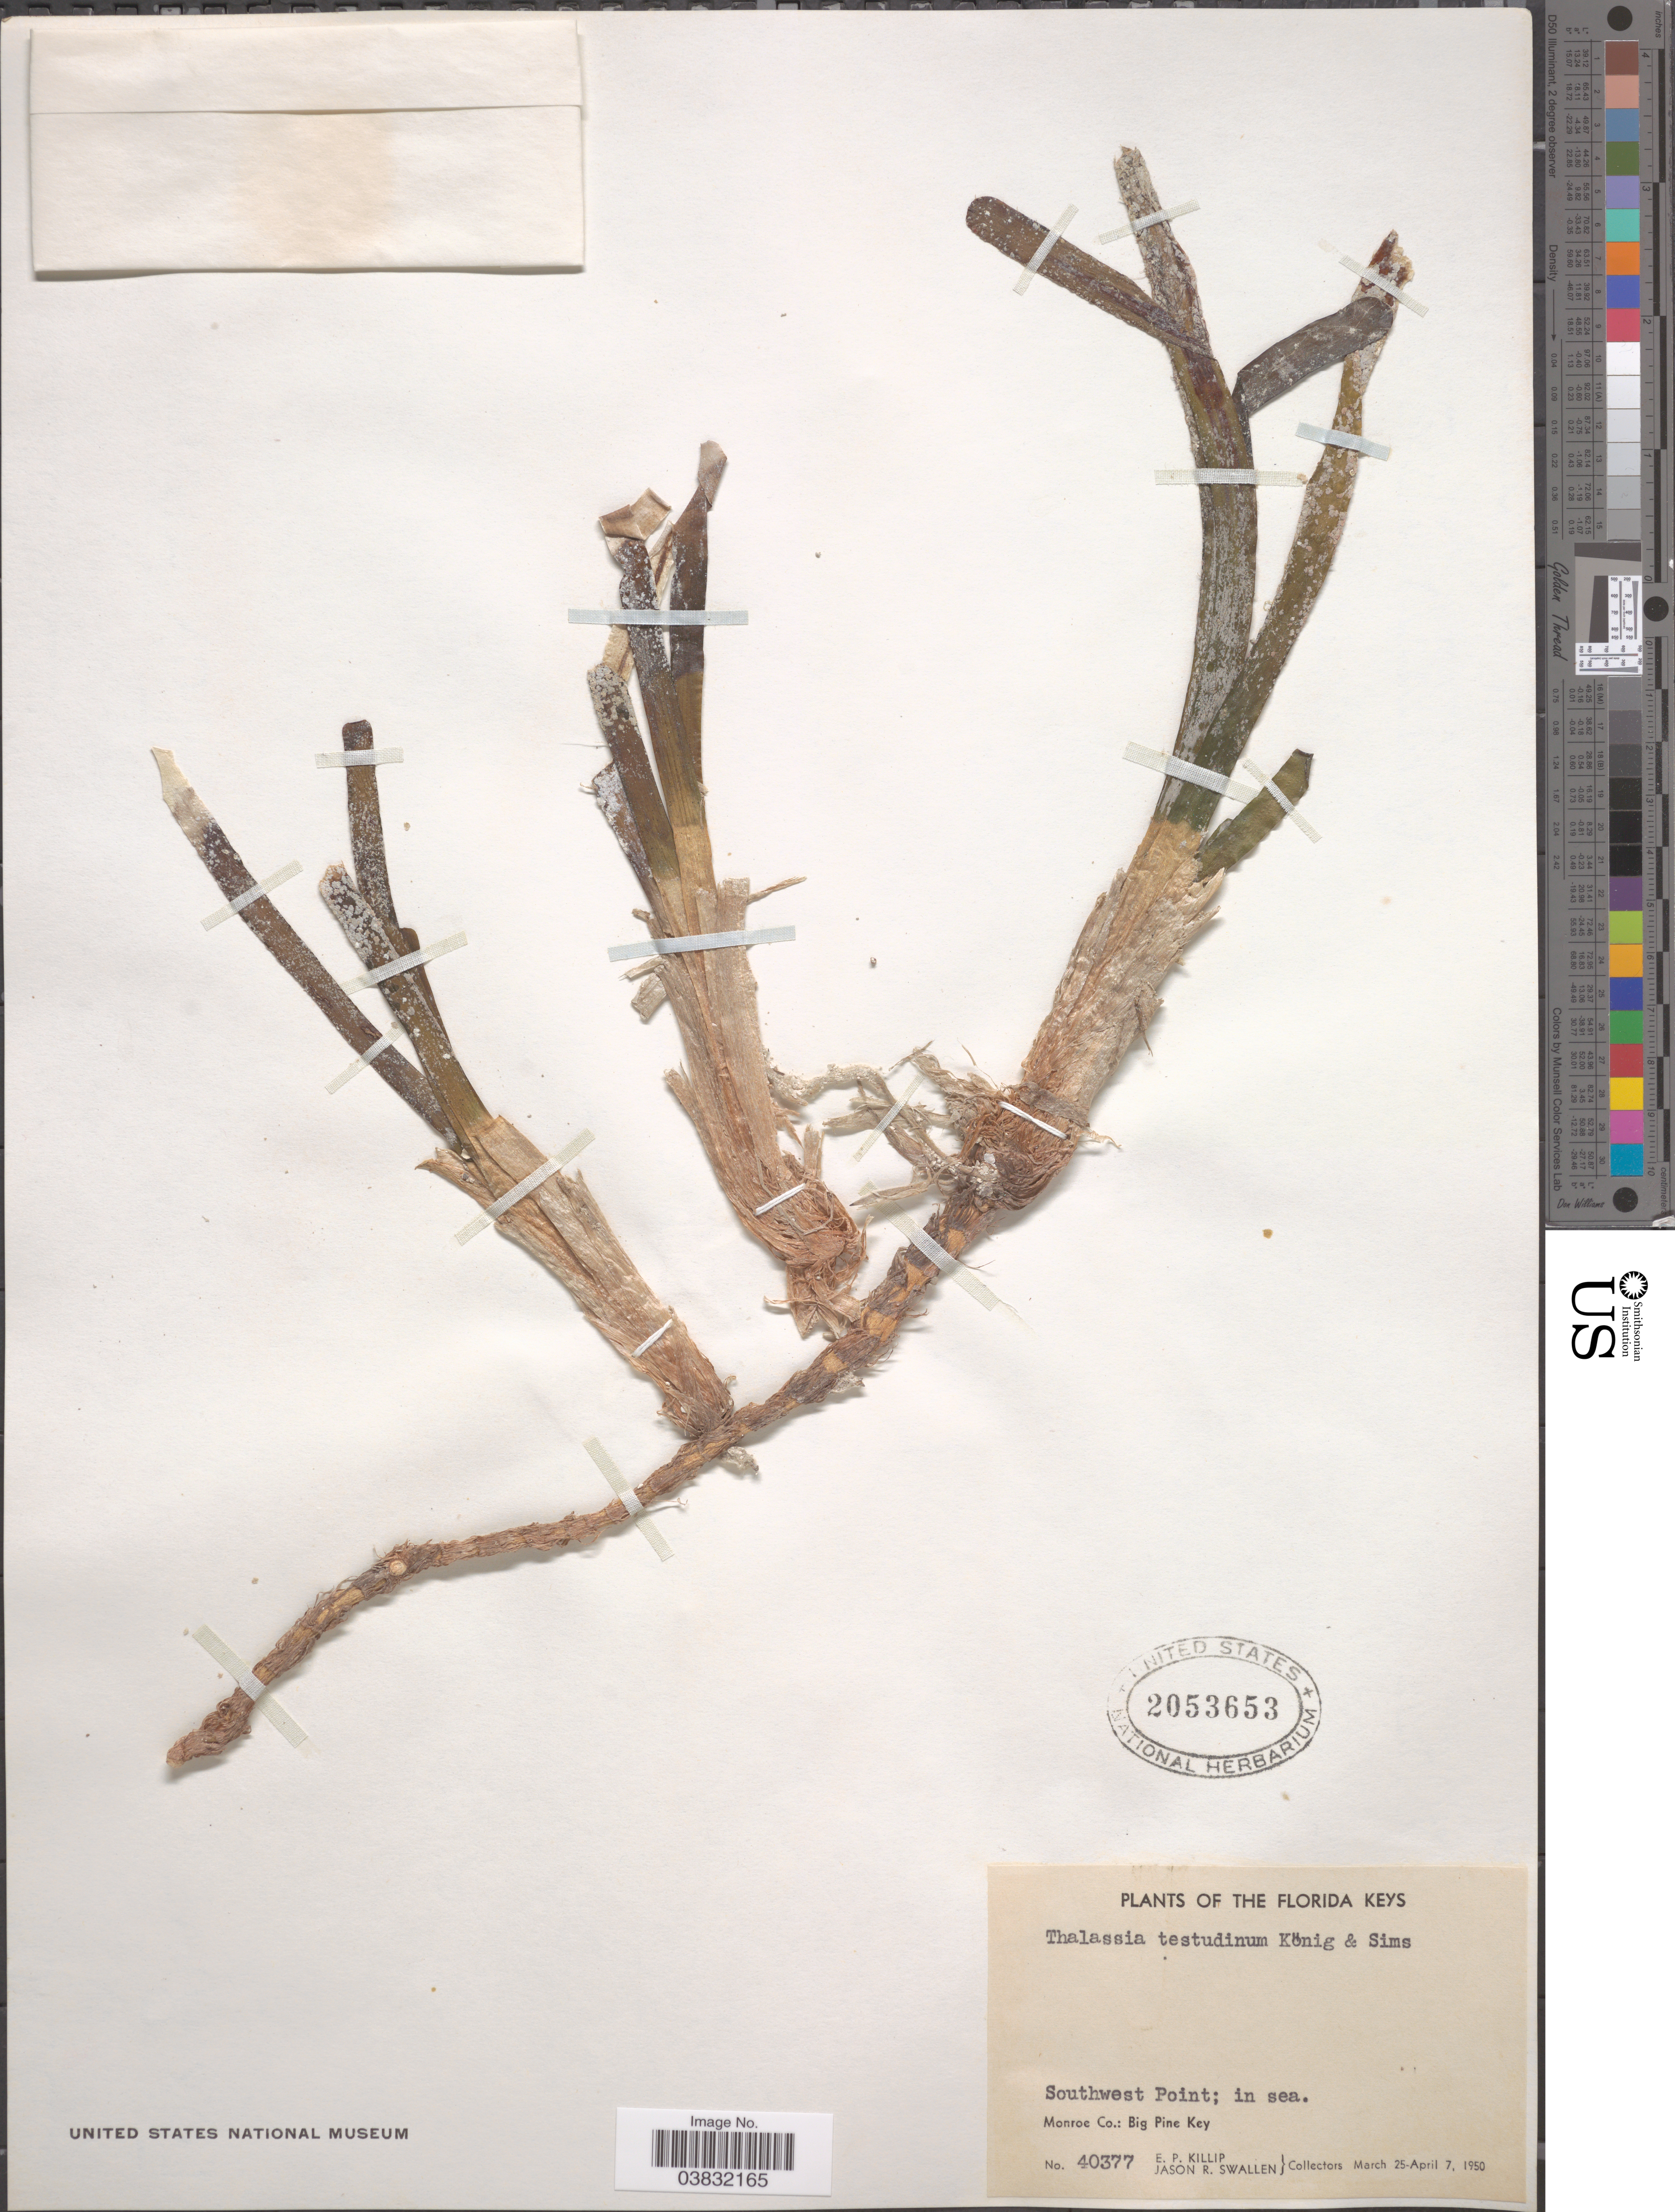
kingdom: Plantae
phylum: Tracheophyta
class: Liliopsida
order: Alismatales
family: Hydrocharitaceae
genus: Thalassia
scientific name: Thalassia testudinum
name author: Banks & Sol. ex K.D. Koenig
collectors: E. P. Killip & J. R. Swallen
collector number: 40377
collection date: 1950-03-25/1950-04-07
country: United States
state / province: Florida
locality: The Florida Keys. Southwest Point; in sea. Monroe Co.: Big Pine Key.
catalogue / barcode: US 2053653